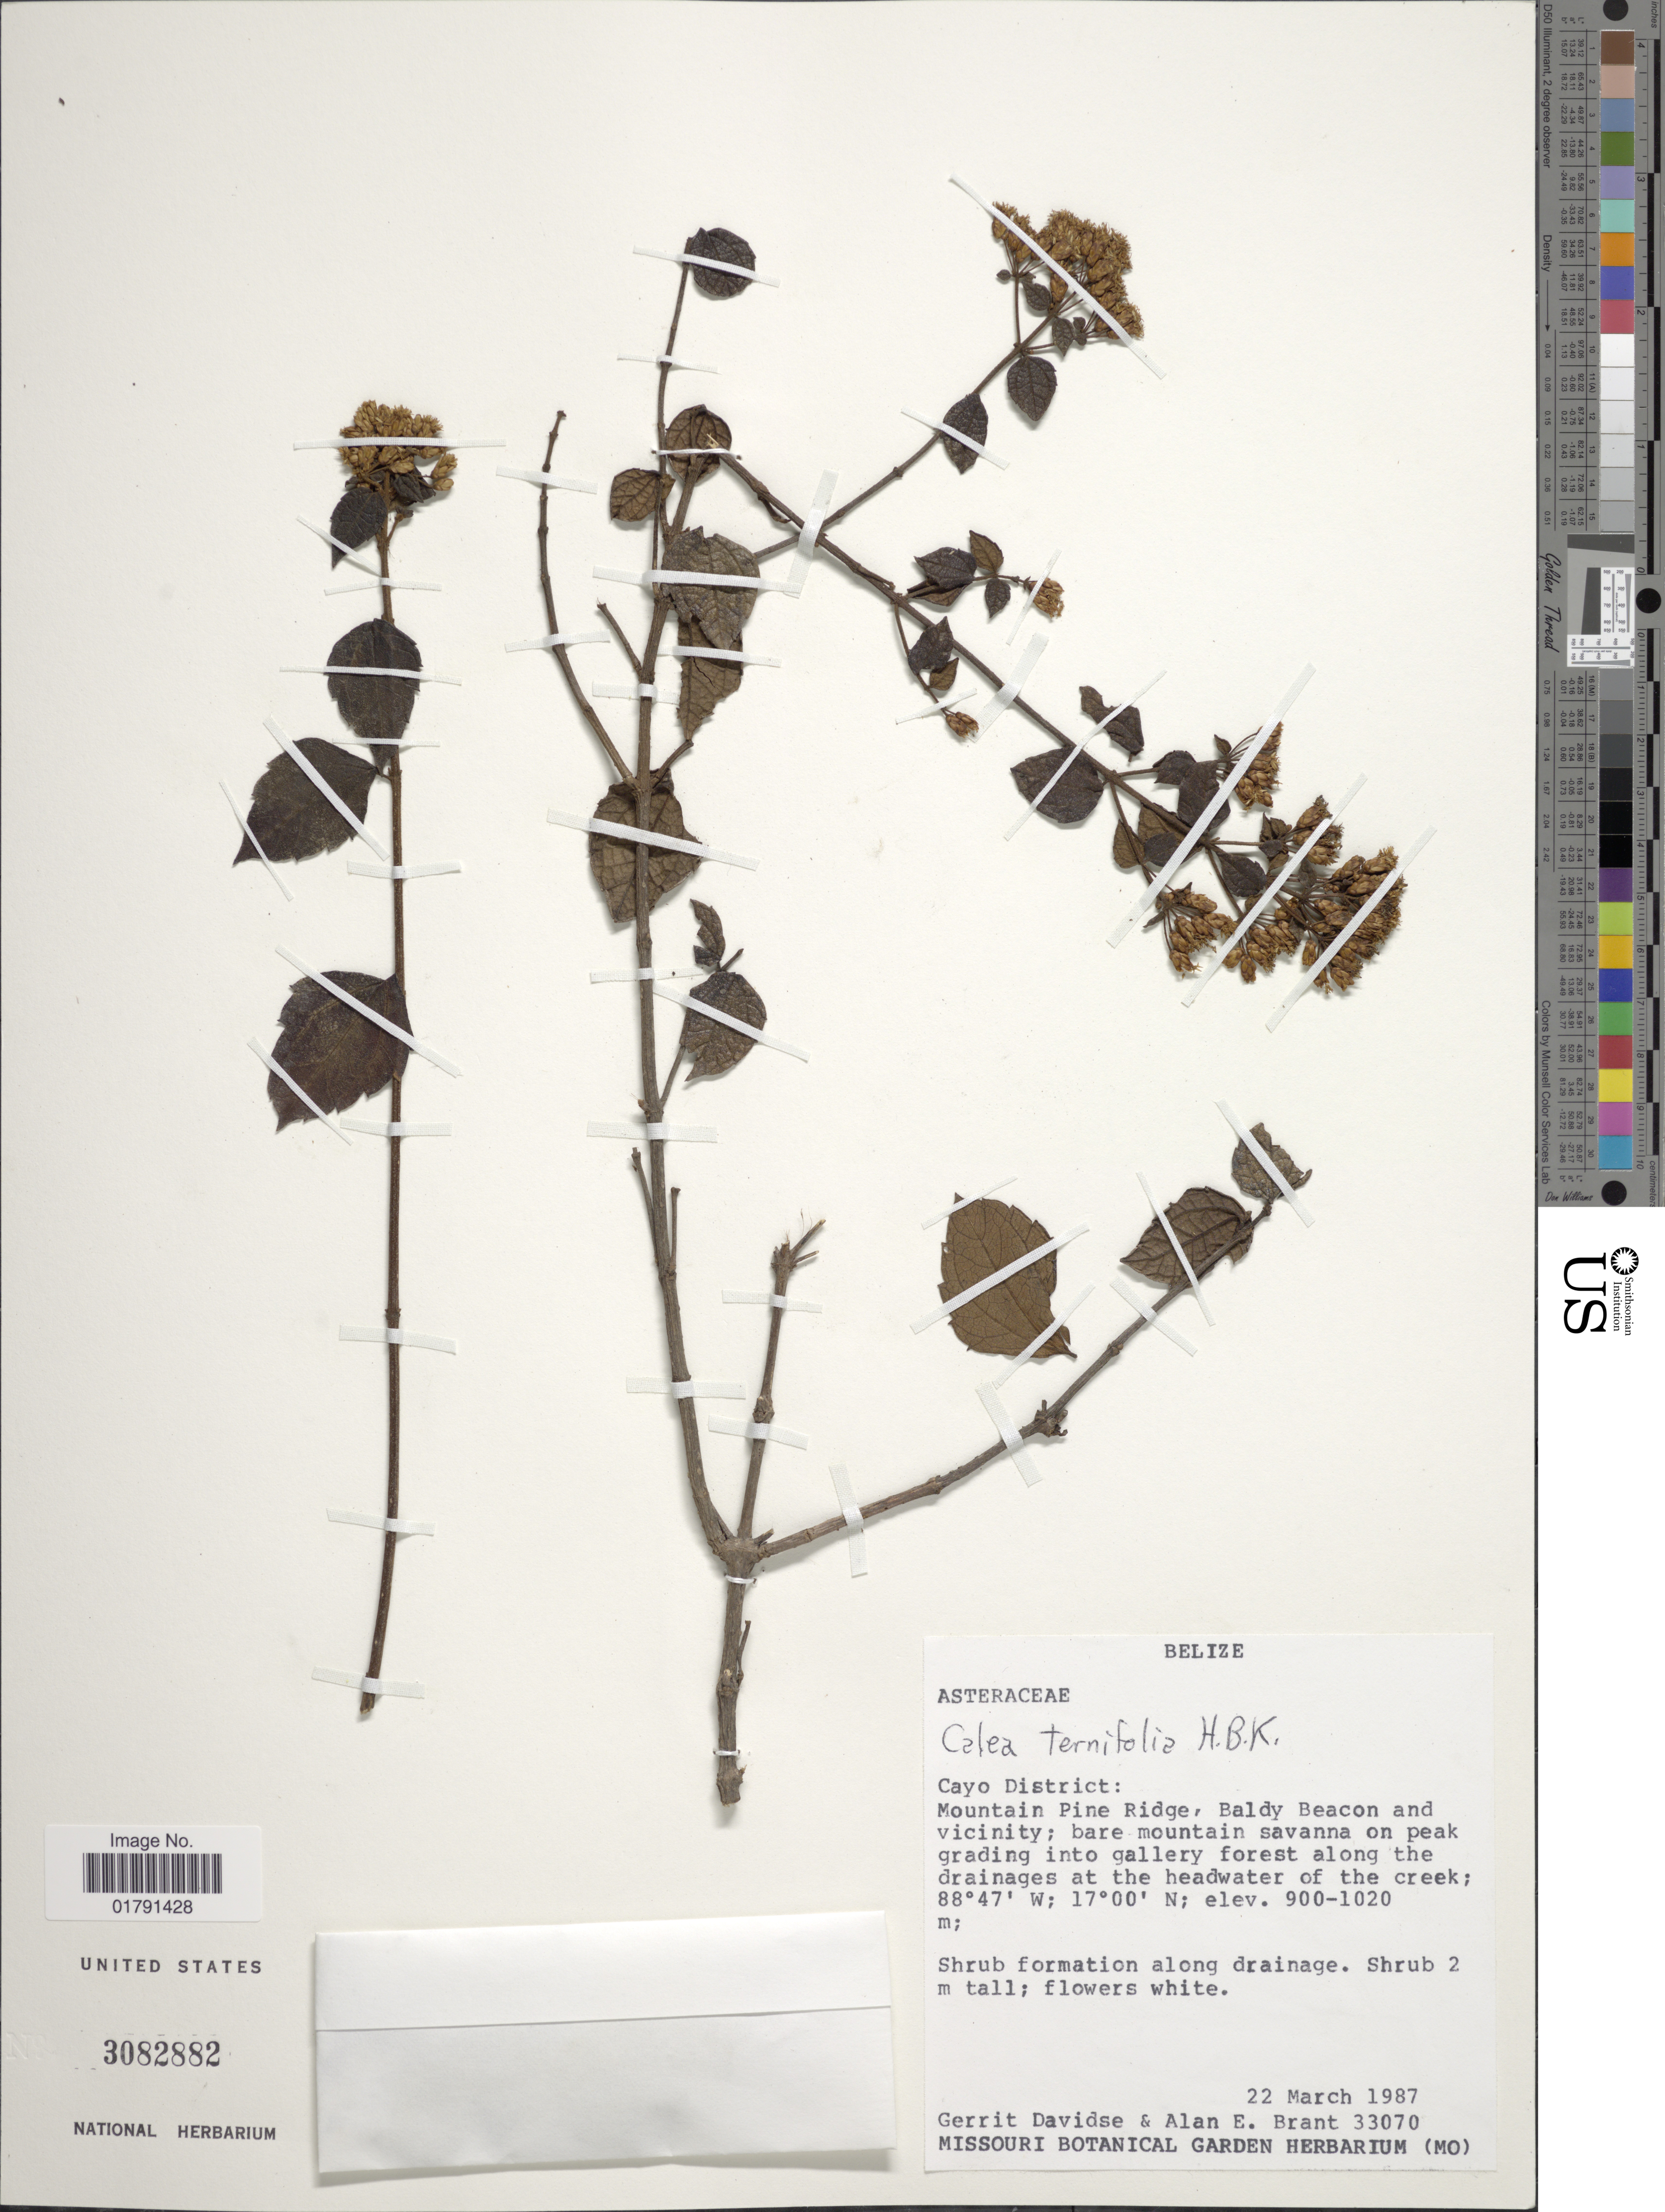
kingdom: Plantae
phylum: Tracheophyta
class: Magnoliopsida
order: Asterales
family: Asteraceae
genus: Calea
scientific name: Calea ternifolia var. ternifolia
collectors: G. Davidse & A. Brant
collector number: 33070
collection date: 1987-03-22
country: Belize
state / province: Cayo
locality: Mountain Pine Ridge, Baldy Beacon and vicinity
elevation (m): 900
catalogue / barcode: US 3082882